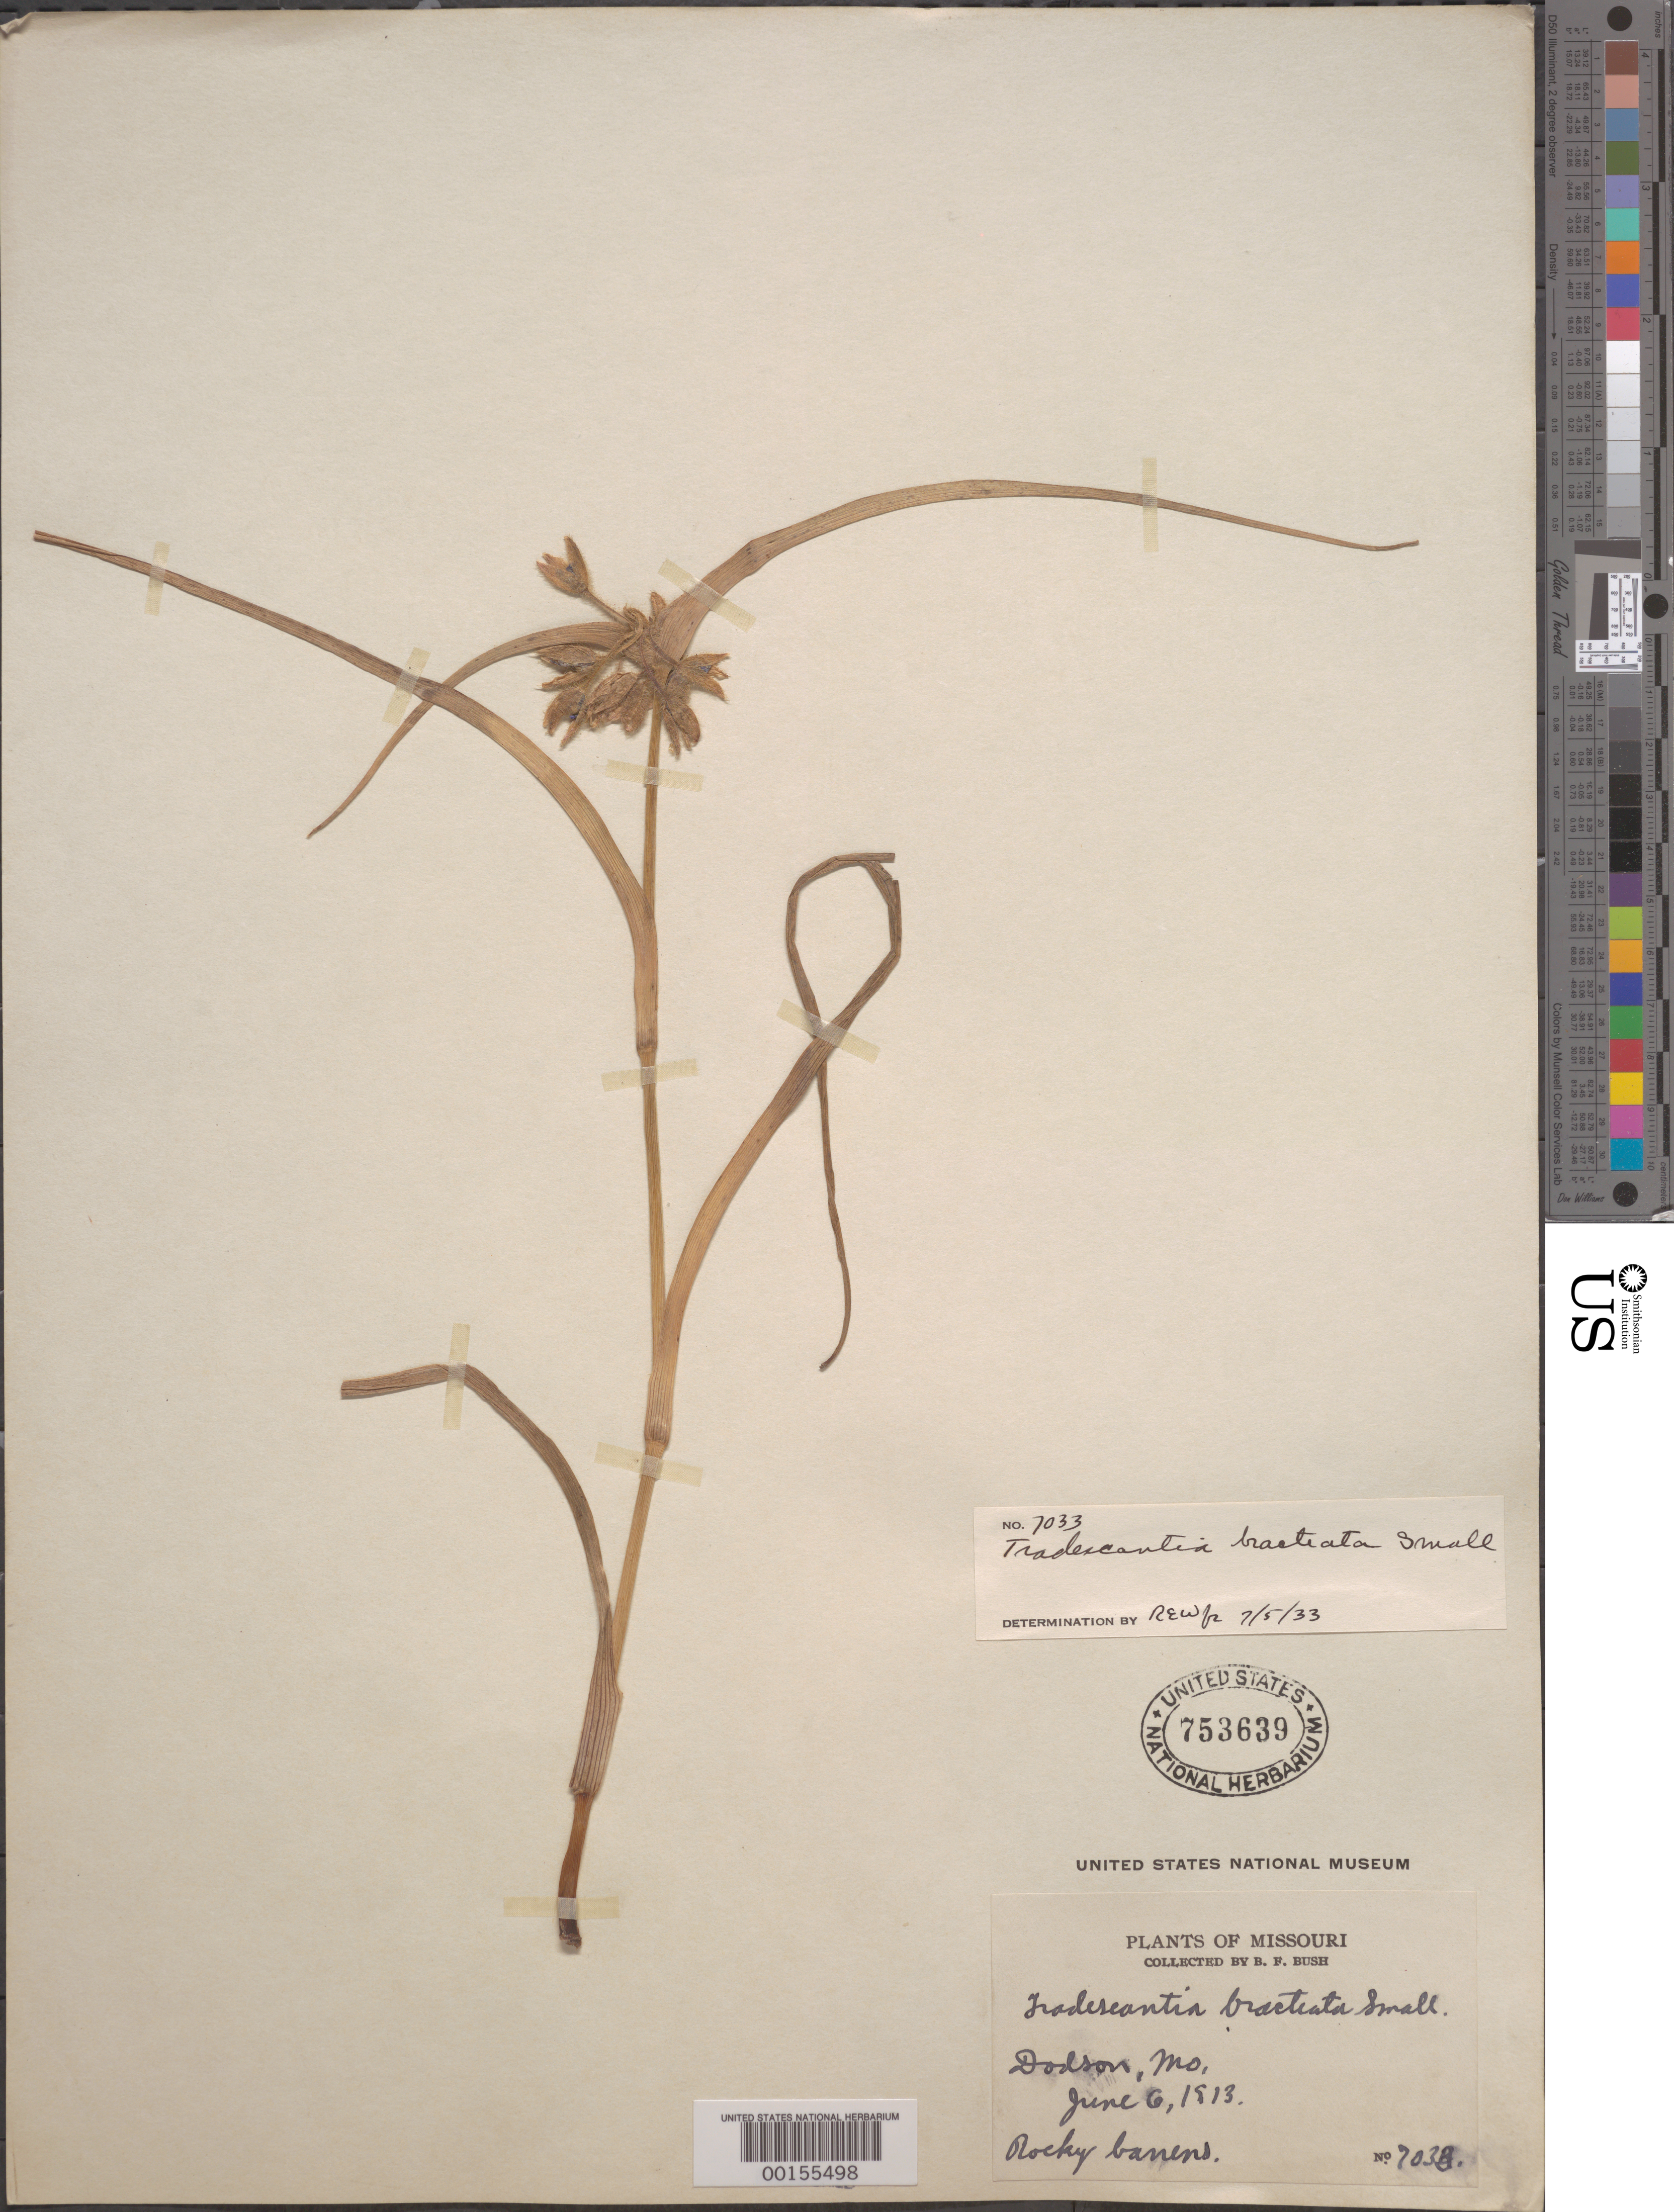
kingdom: Plantae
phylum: Tracheophyta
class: Liliopsida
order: Commelinales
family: Commelinaceae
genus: Tradescantia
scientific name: Tradescantia bracteata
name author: Small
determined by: REW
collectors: B. F. Bush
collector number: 7033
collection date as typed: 06 Jun 1913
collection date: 1913-06-06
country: United States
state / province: Missouri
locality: Dodson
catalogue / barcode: US 753639